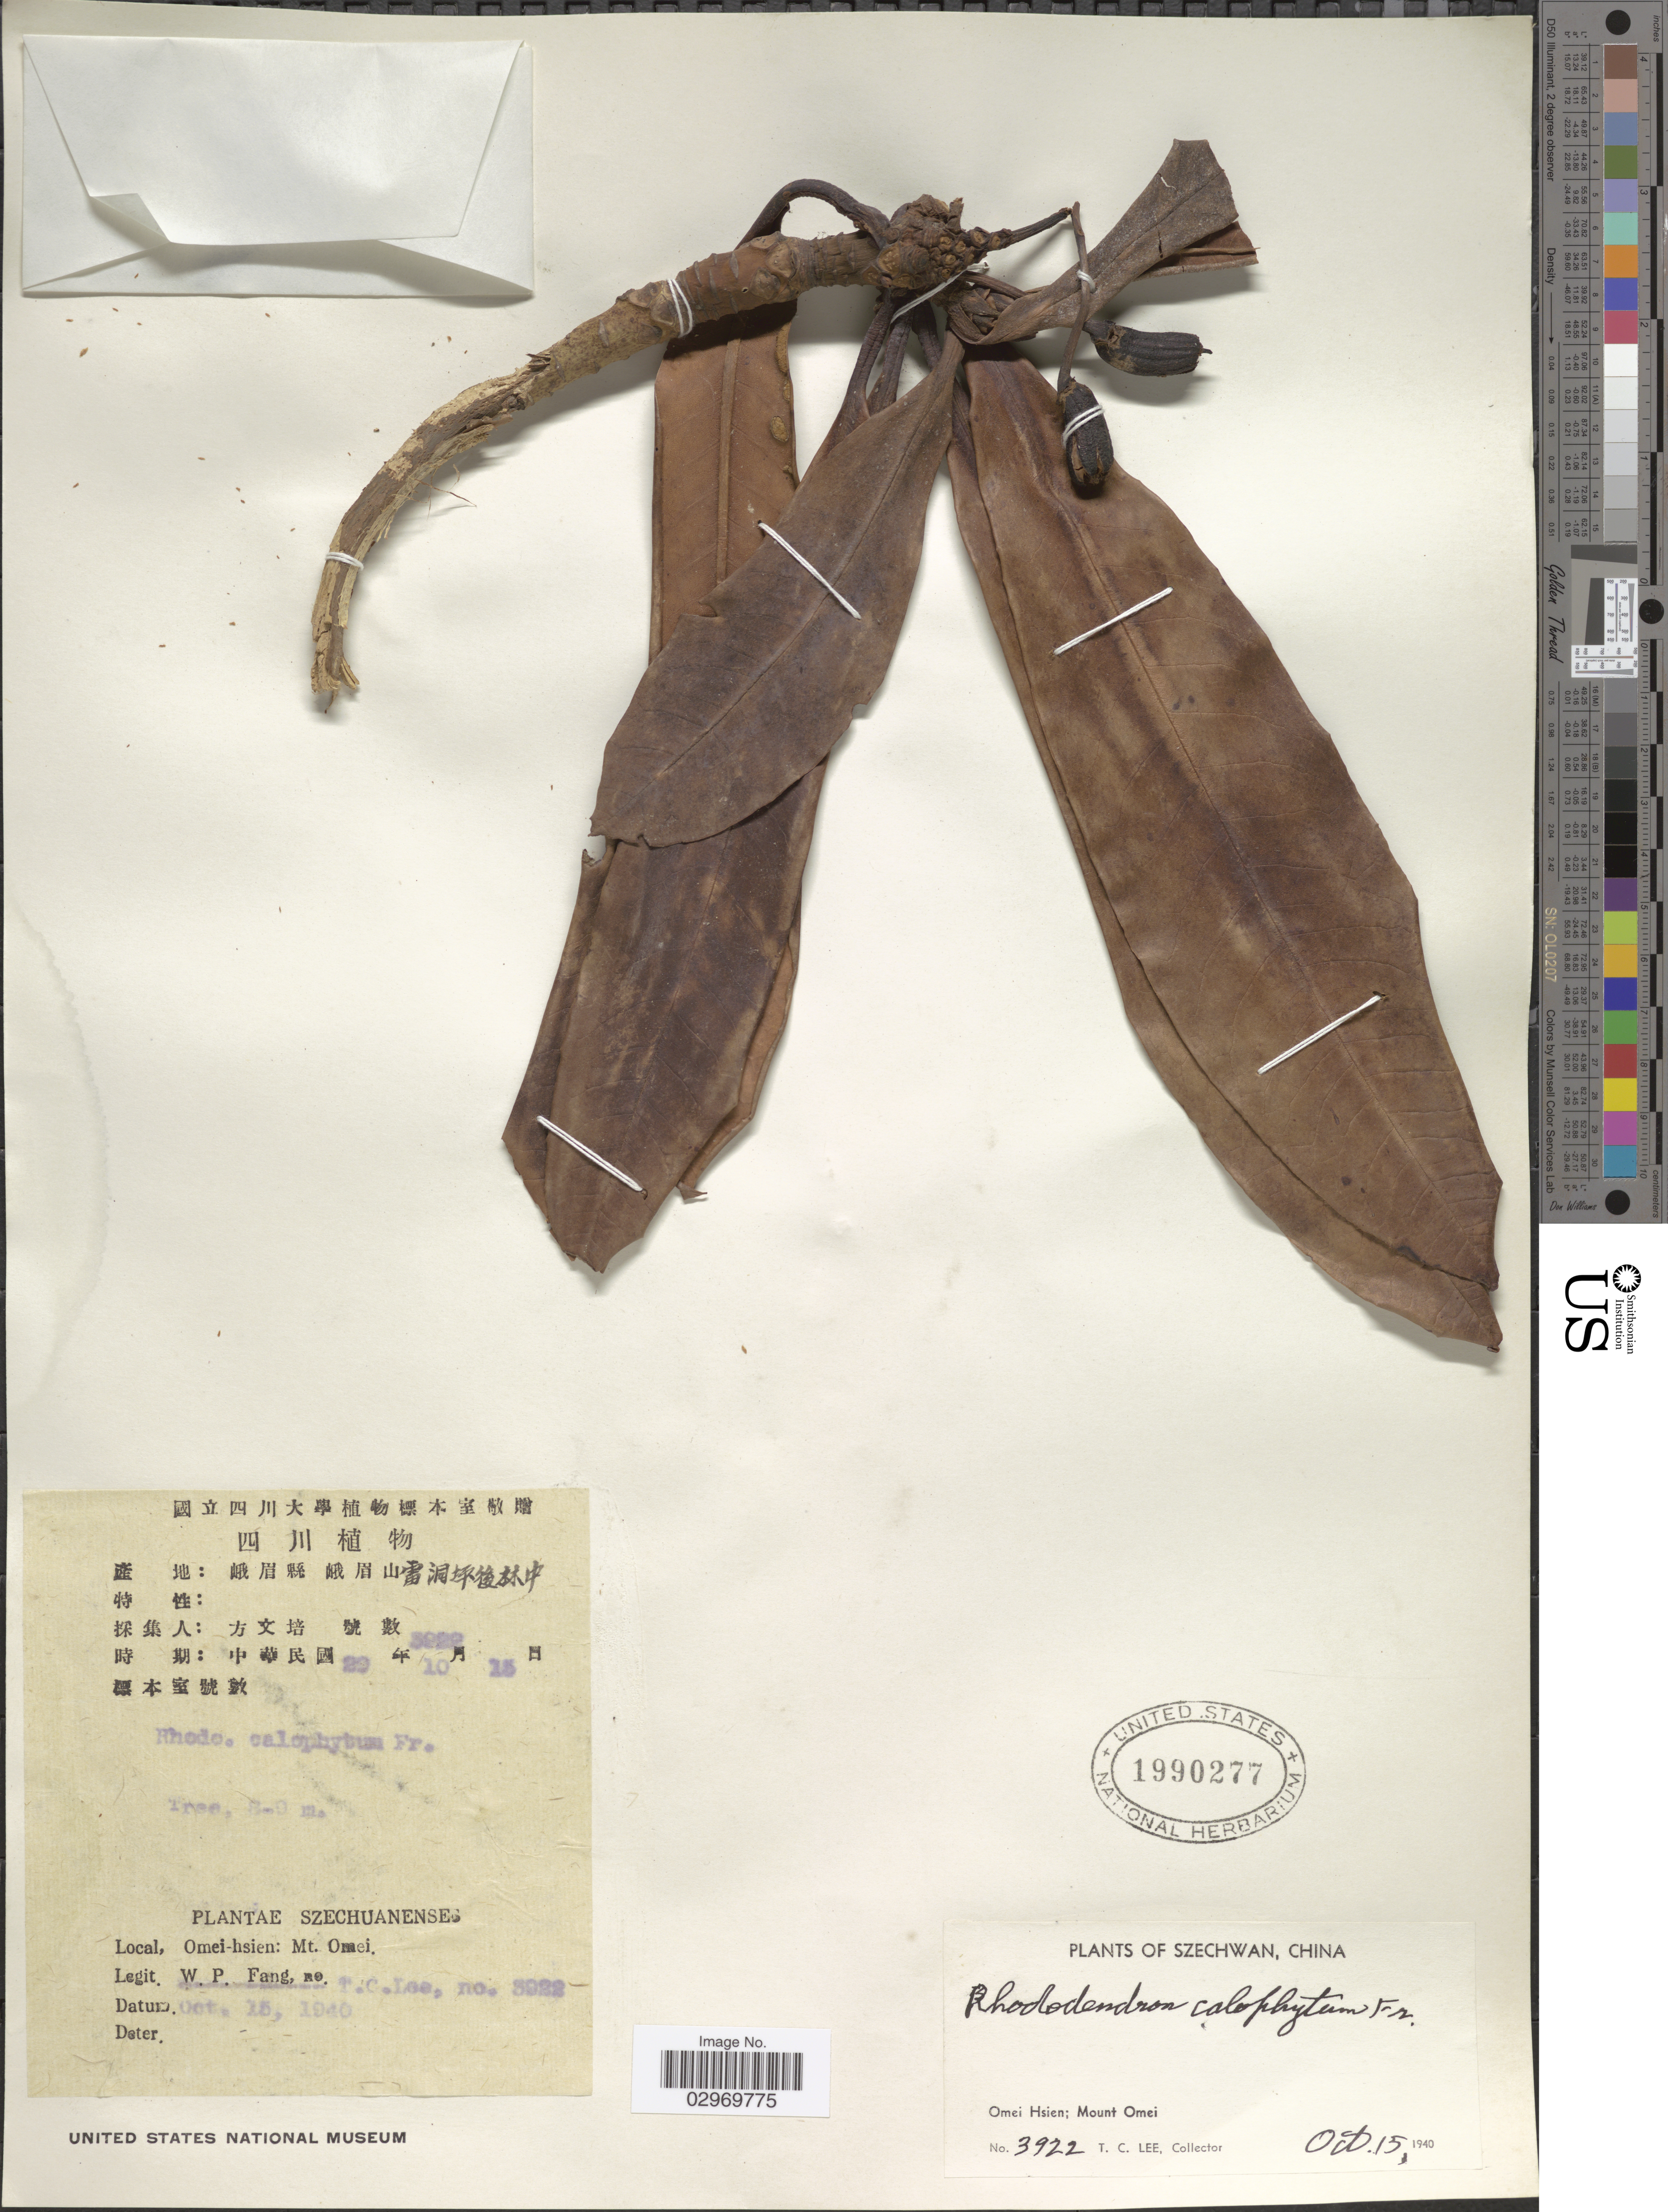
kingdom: Plantae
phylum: Tracheophyta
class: Magnoliopsida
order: Ericales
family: Ericaceae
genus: Rhododendron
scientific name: Rhododendron calophytum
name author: Franch.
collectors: W. P. Fang & T. Lee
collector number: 3922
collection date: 1940-10-15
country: China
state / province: Sichuan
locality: Szechwan. Omei-hsien; Mt. Omei.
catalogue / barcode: US 1990277